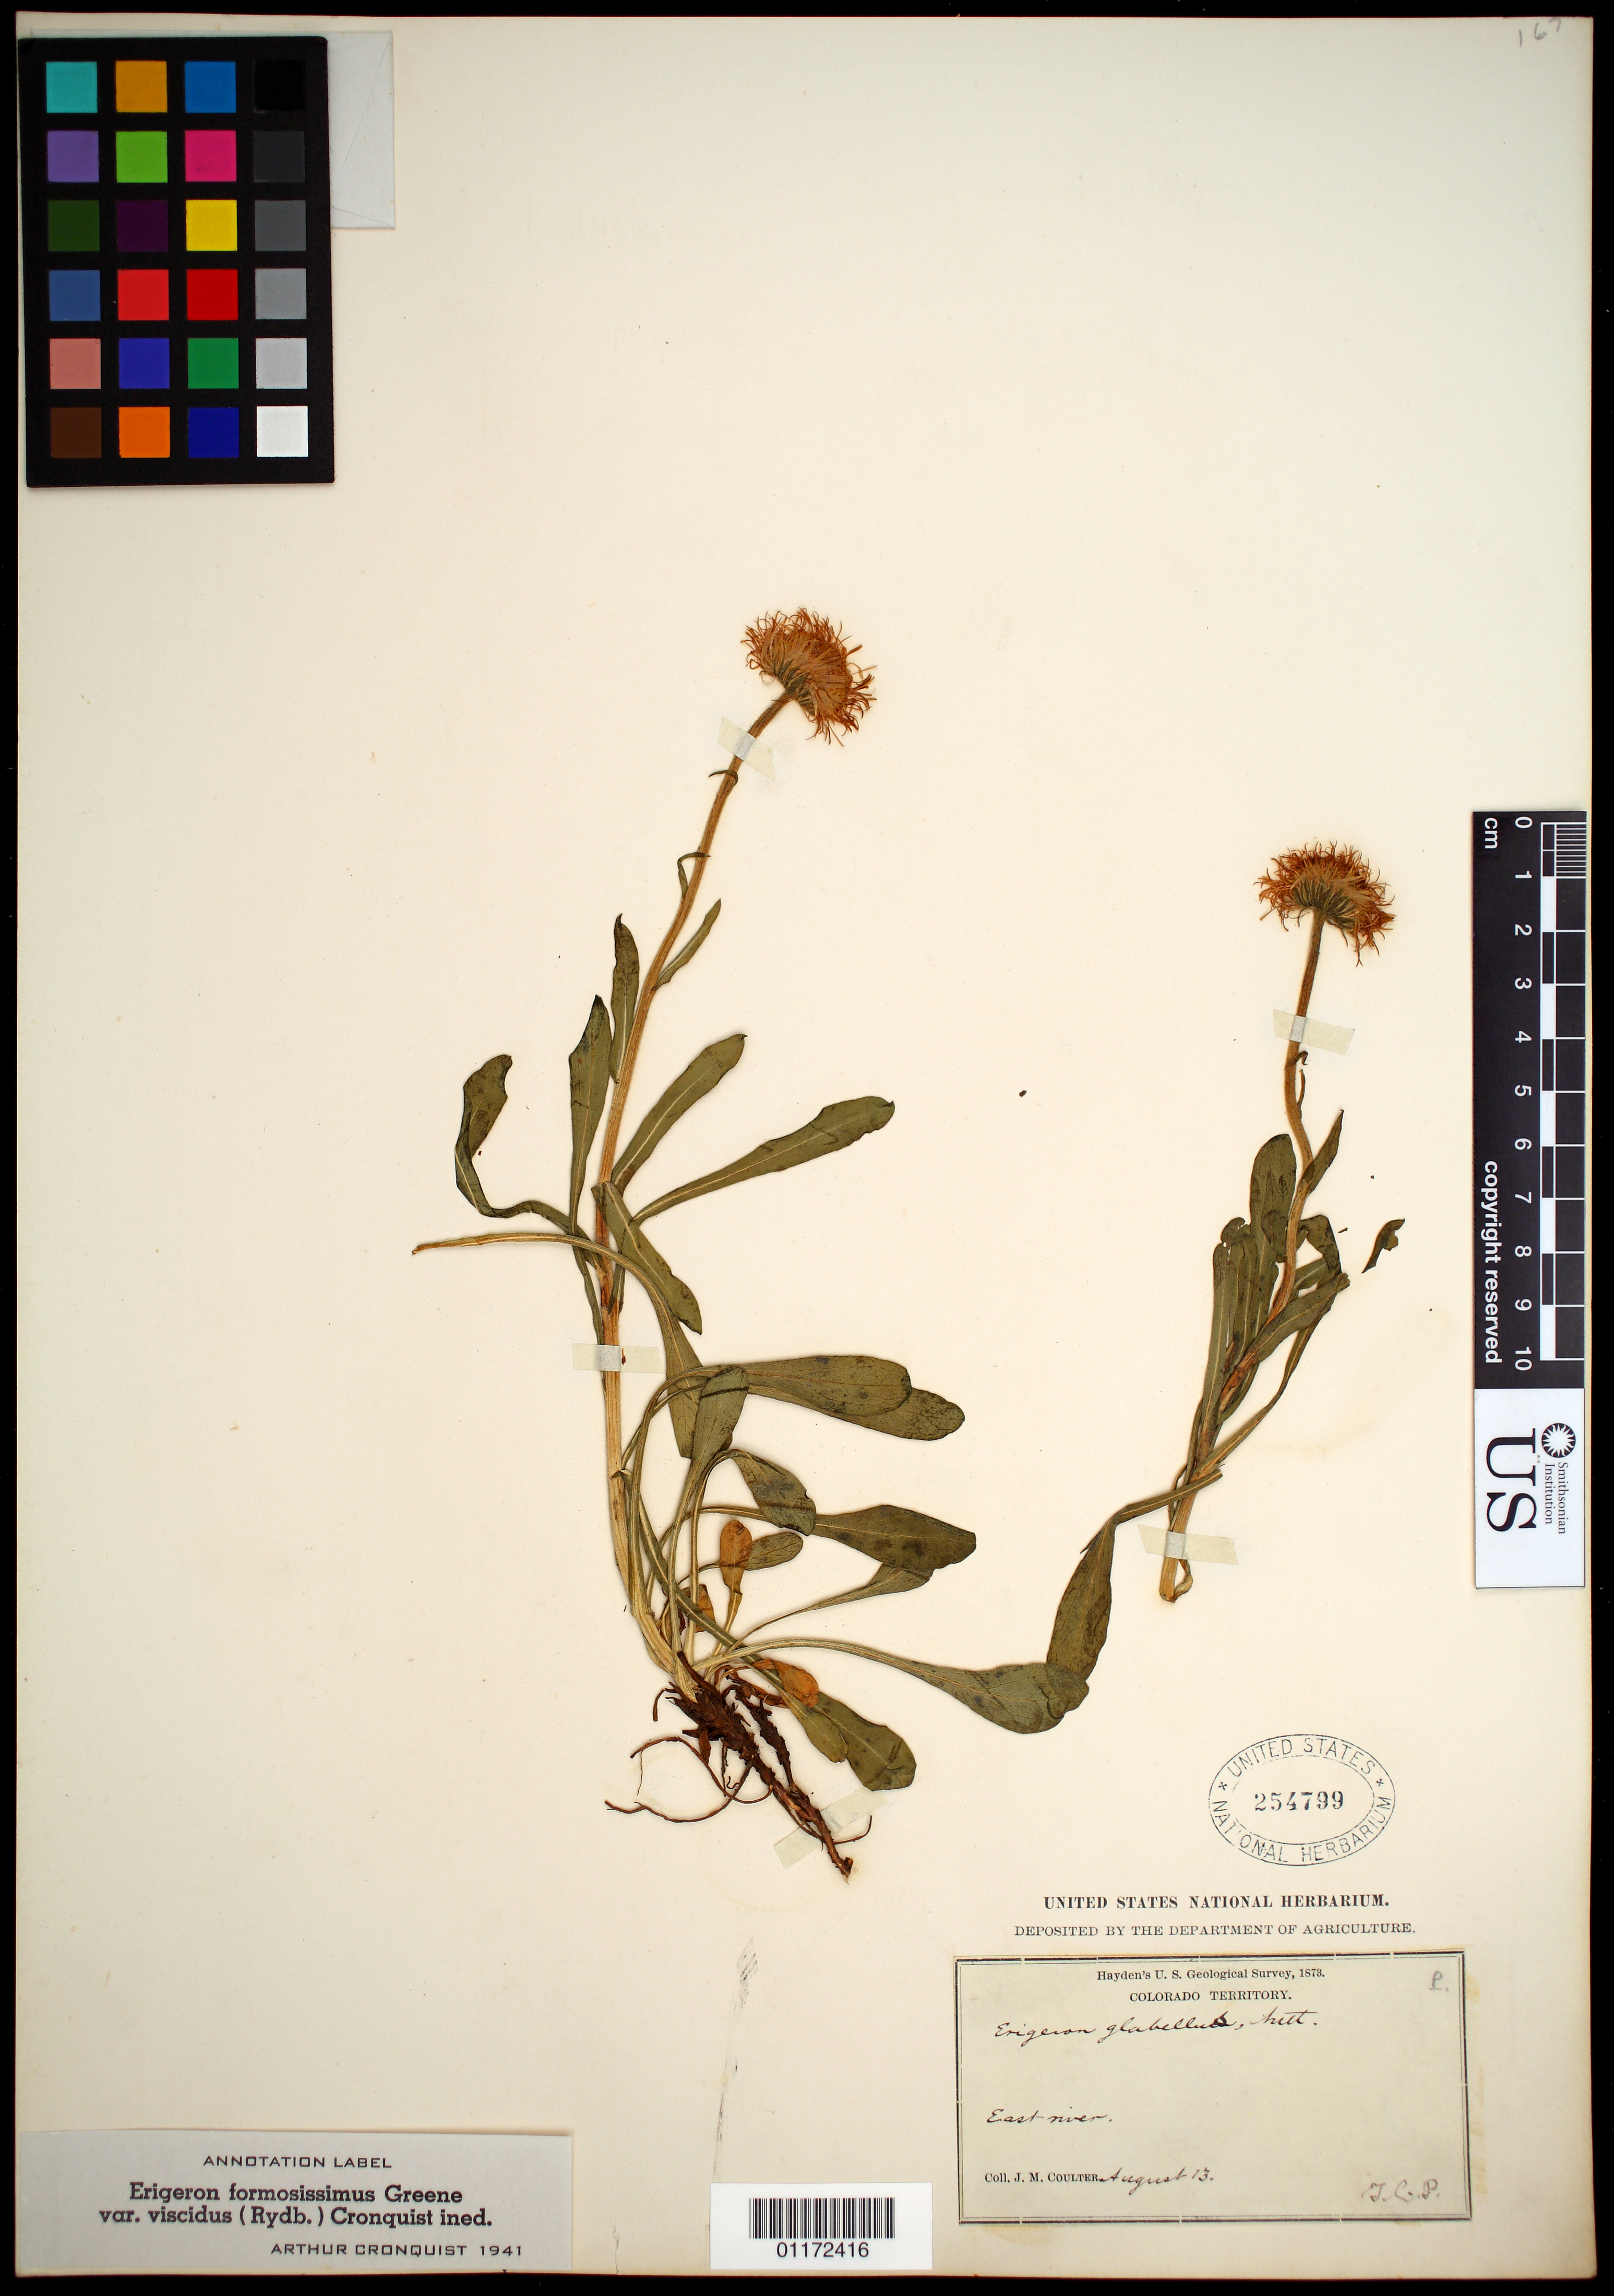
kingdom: Plantae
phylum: Tracheophyta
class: Magnoliopsida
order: Asterales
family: Asteraceae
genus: Erigeron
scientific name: Erigeron formosissimus var. viscidus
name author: (Rydb.) Cronq.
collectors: J. M. Coulter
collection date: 1873-08-13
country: United States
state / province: Colorado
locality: East River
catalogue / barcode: US 254799